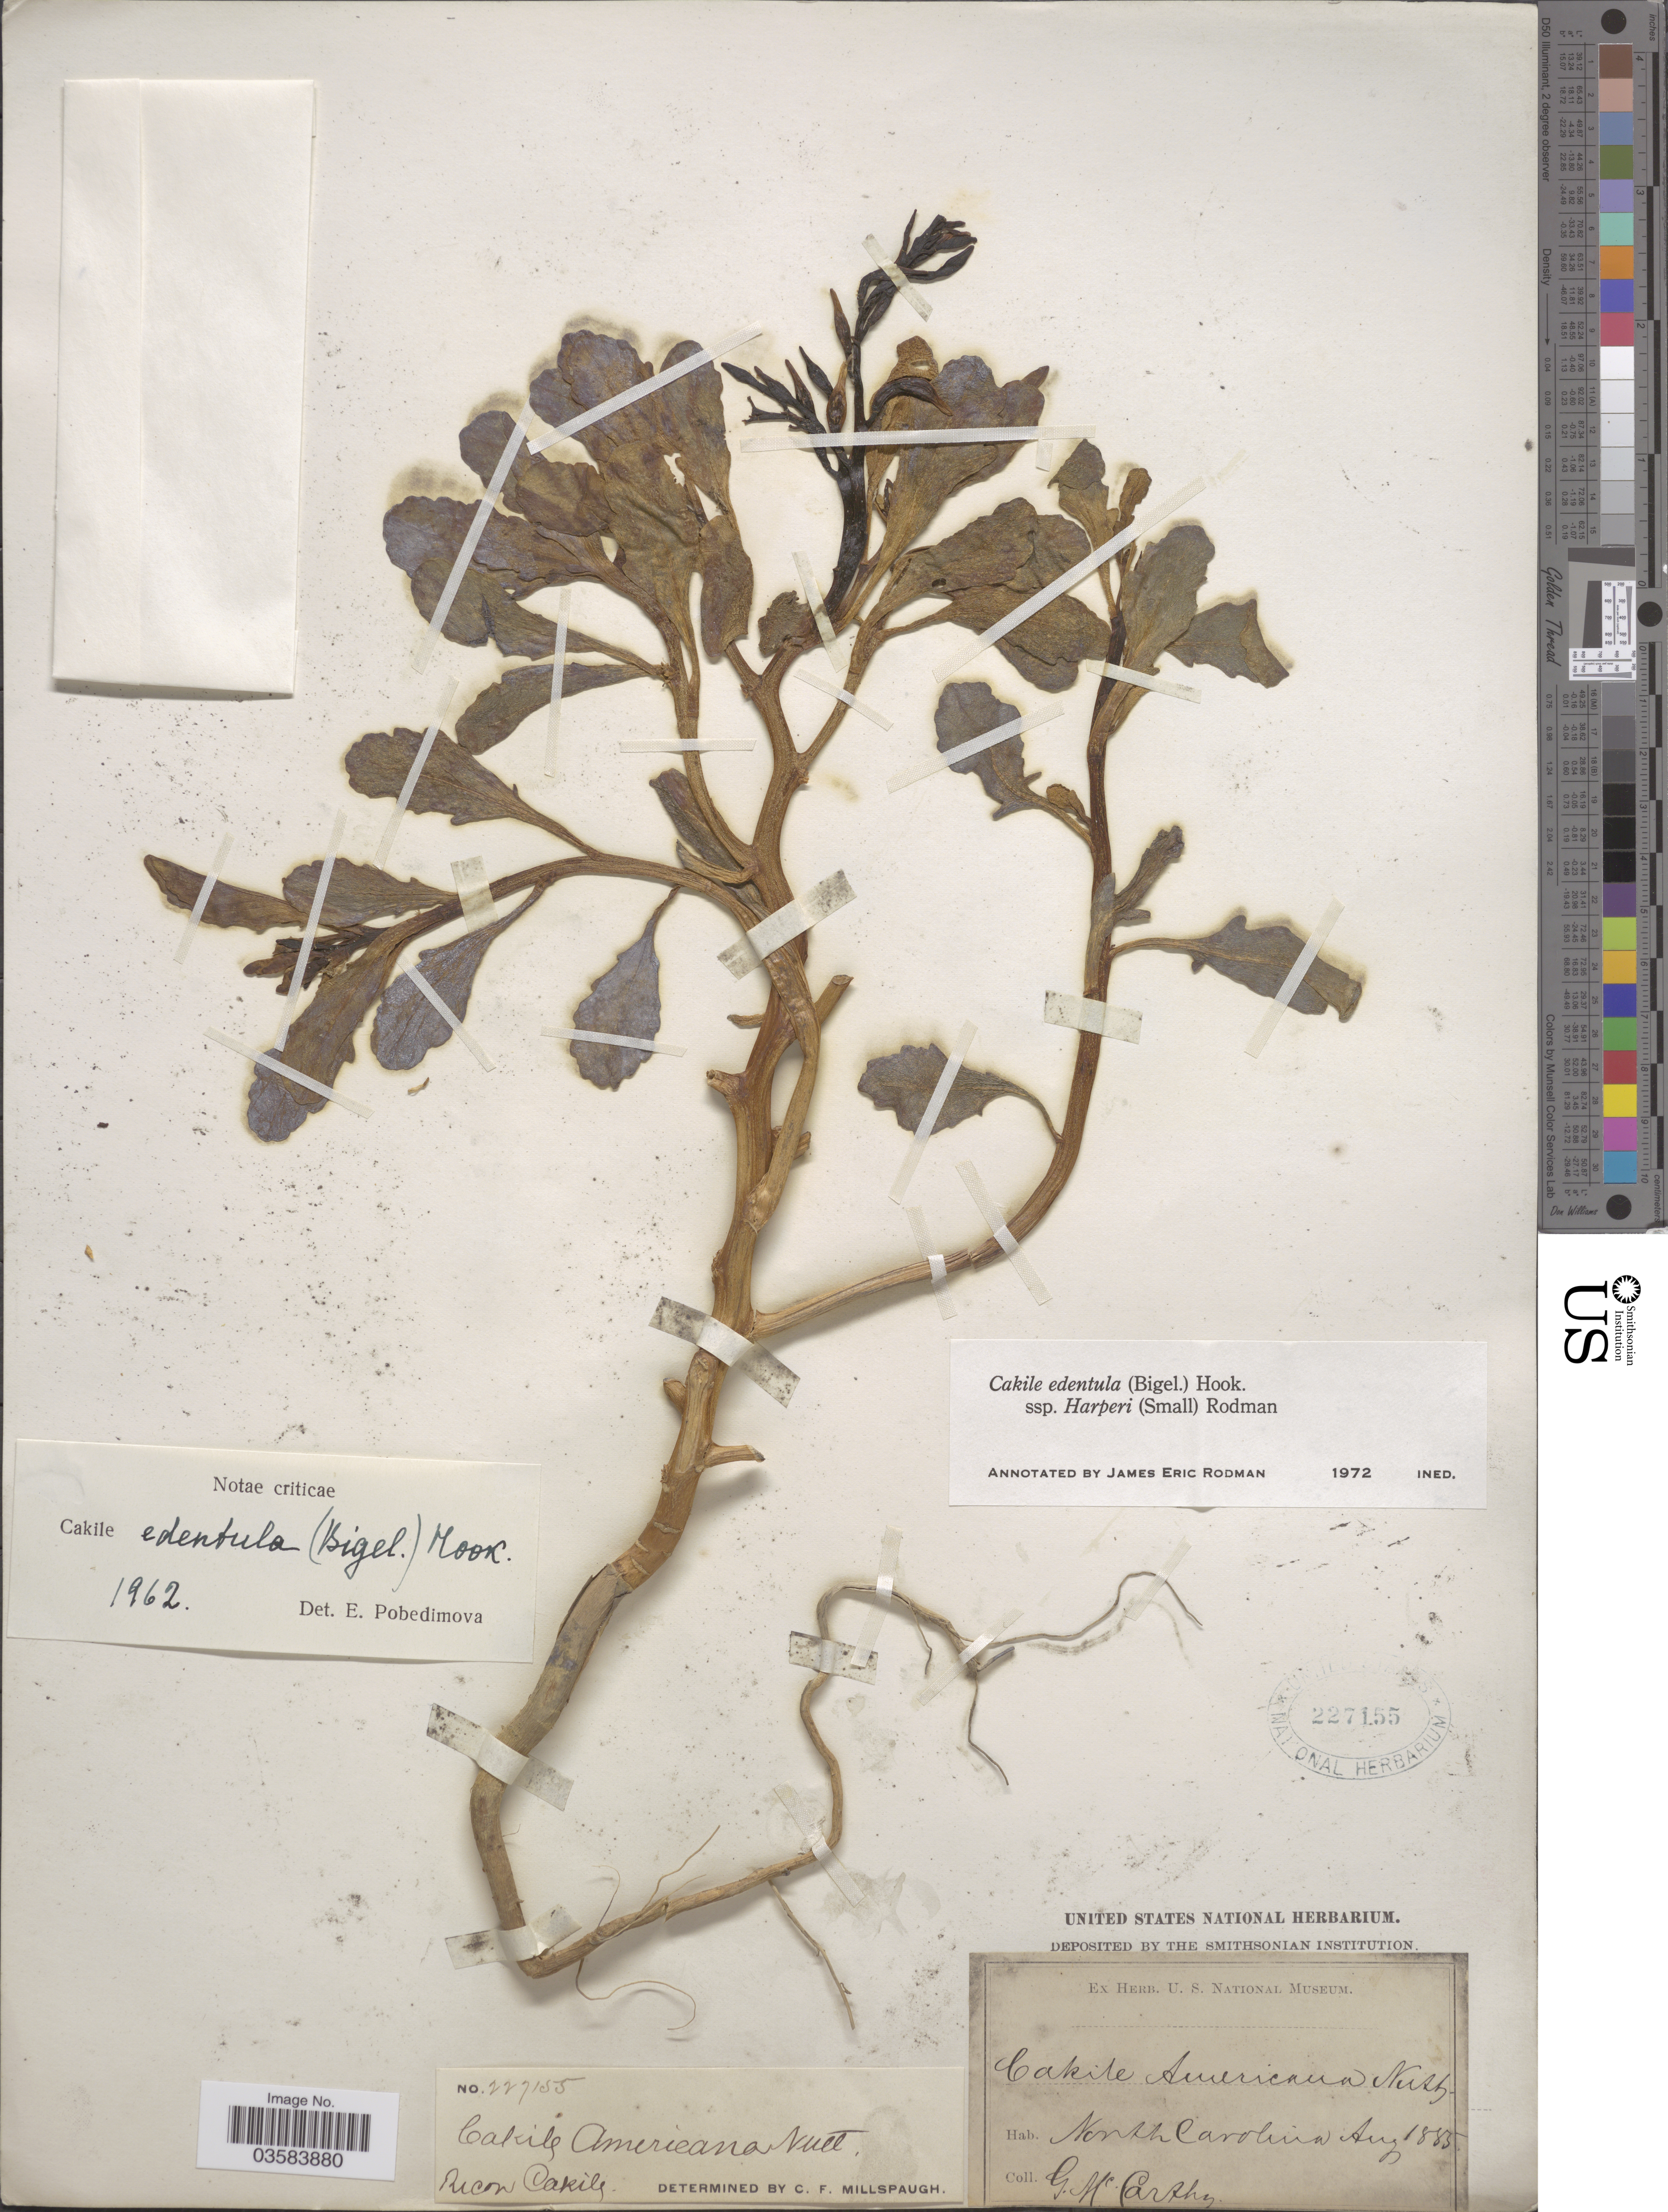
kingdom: Plantae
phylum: Tracheophyta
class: Magnoliopsida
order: Brassicales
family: Brassicaceae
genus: Cakile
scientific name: Cakile edentula subsp. harperi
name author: (Small) Rodman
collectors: G. McCarthy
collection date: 1885-08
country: United States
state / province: North Carolina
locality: North Carolina.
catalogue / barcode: US 227155